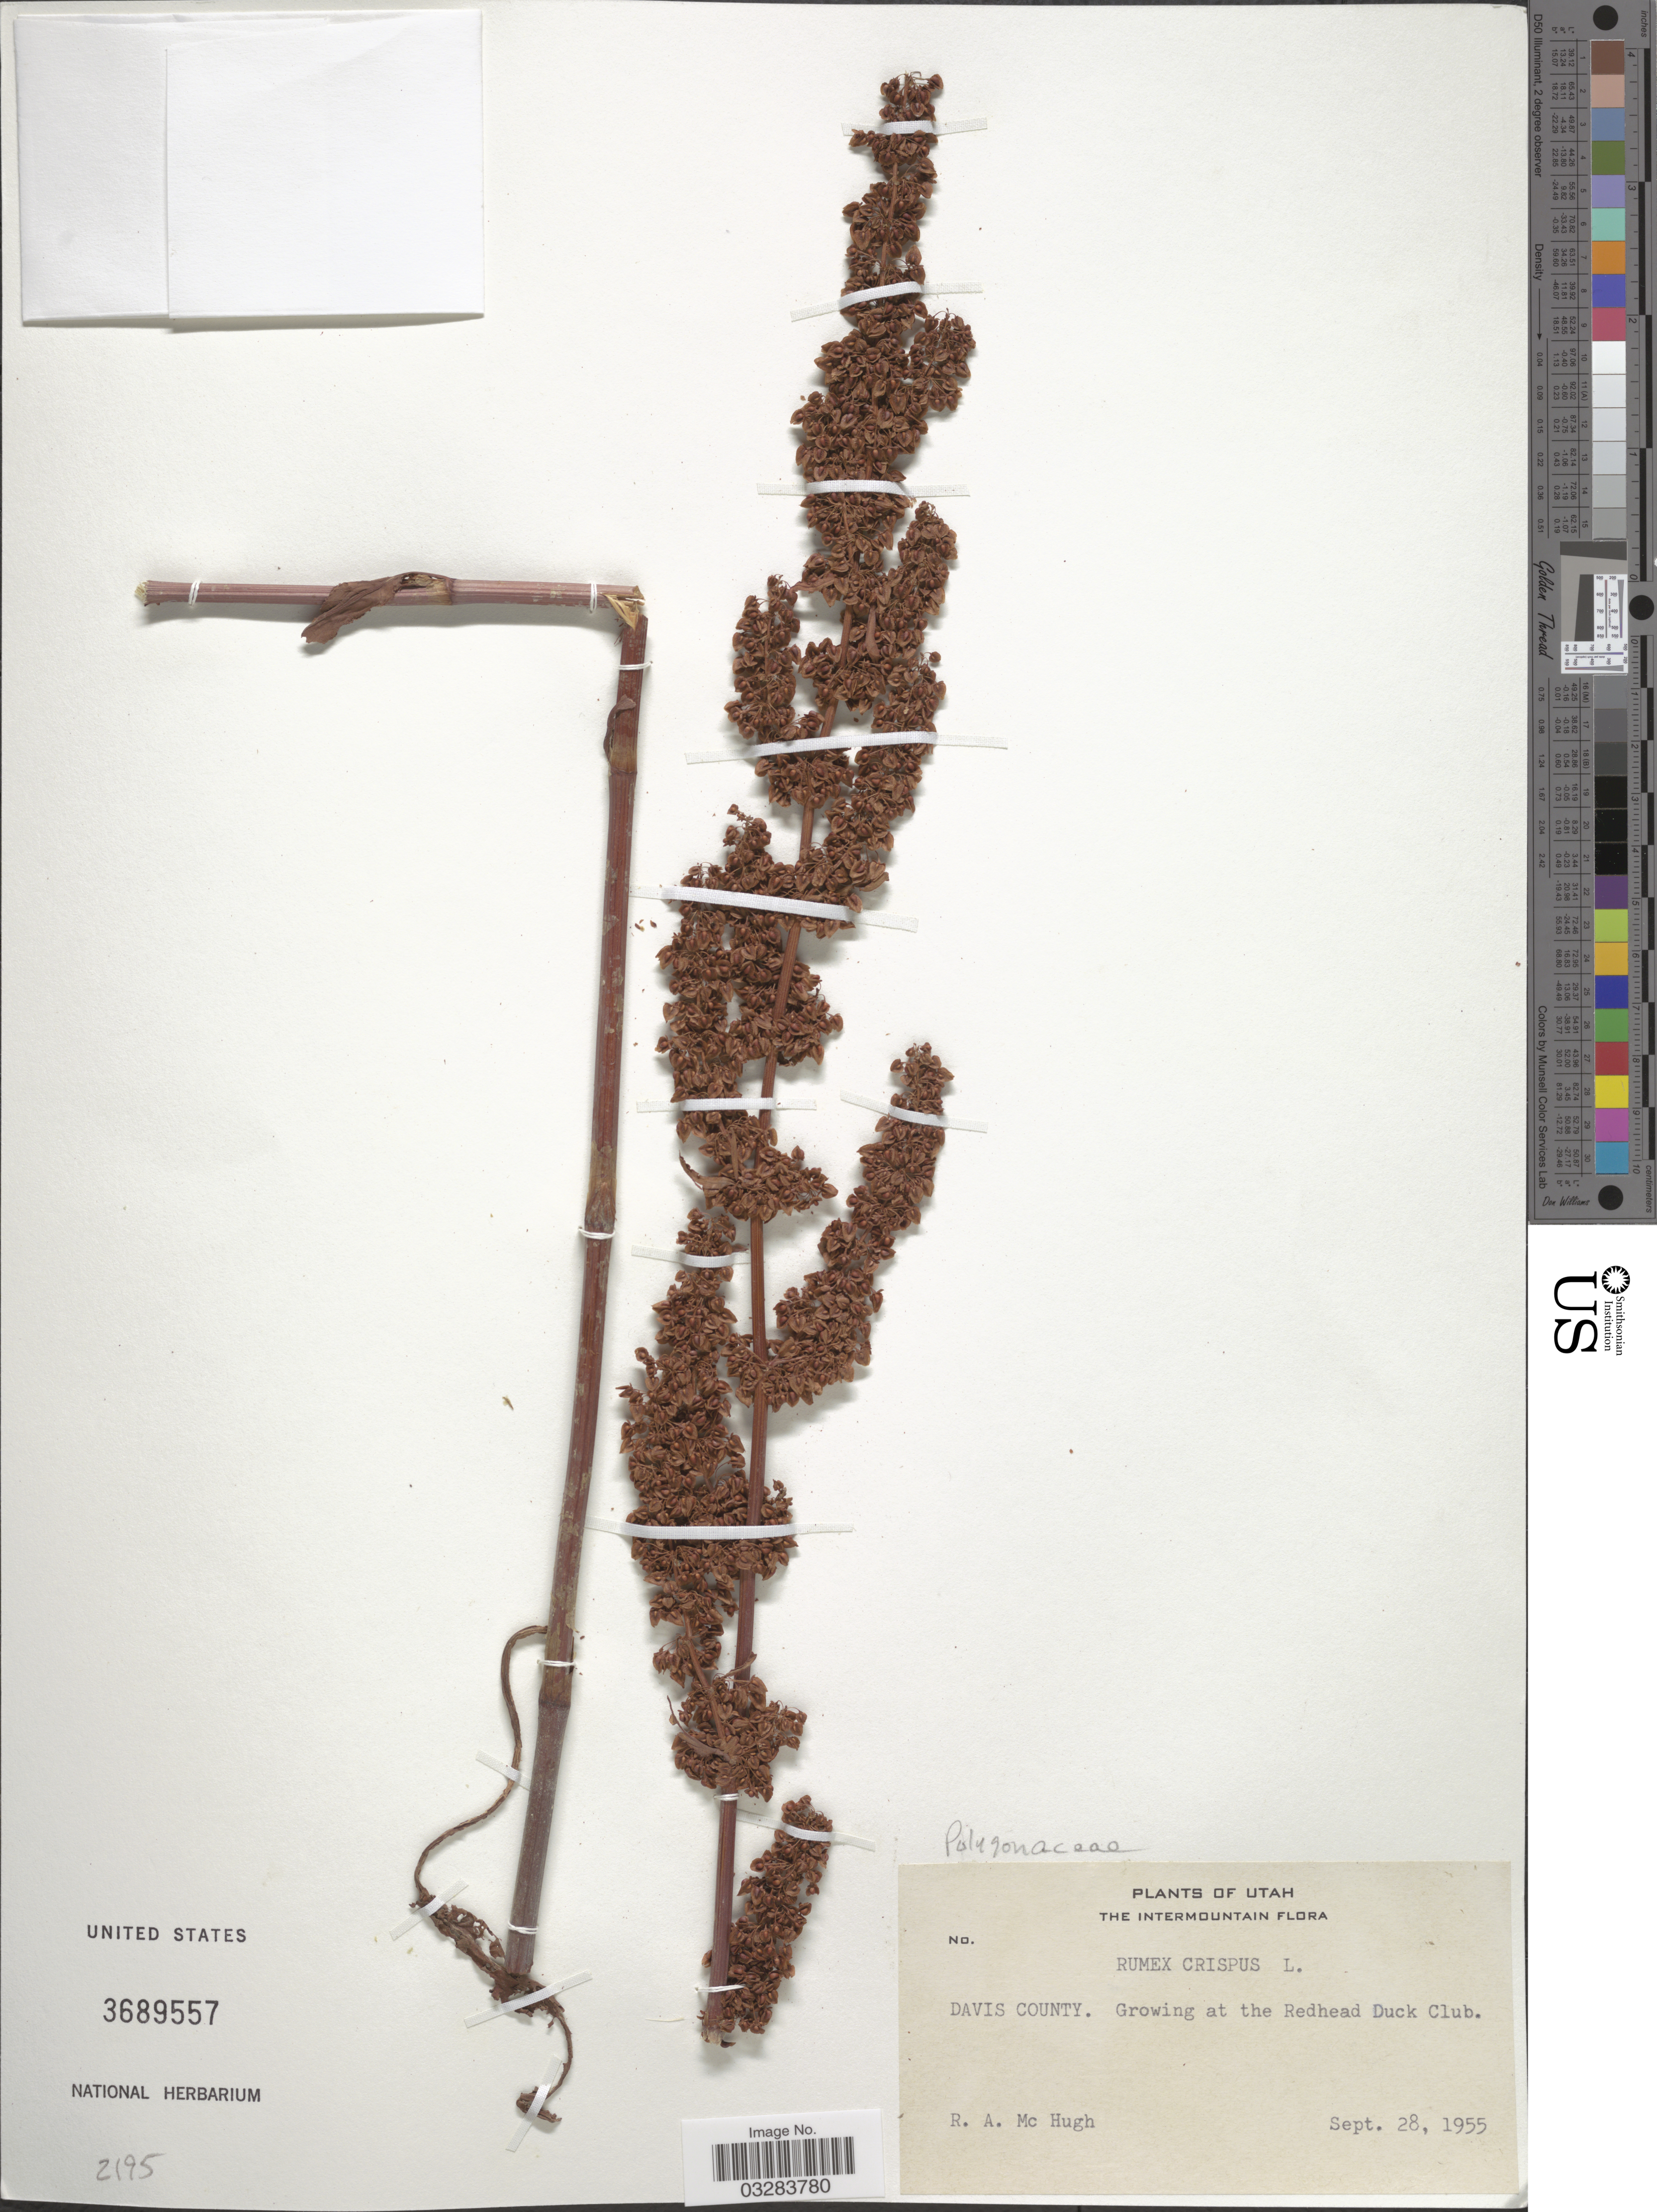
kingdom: Plantae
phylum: Tracheophyta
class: Magnoliopsida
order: Caryophyllales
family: Polygonaceae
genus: Rumex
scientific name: Rumex crispus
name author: L.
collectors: R. McHugh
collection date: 1955-09-28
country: United States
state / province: Utah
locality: The Intermountain, Davis County. Growing at the Redhead Duck Club.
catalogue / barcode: US 3689557